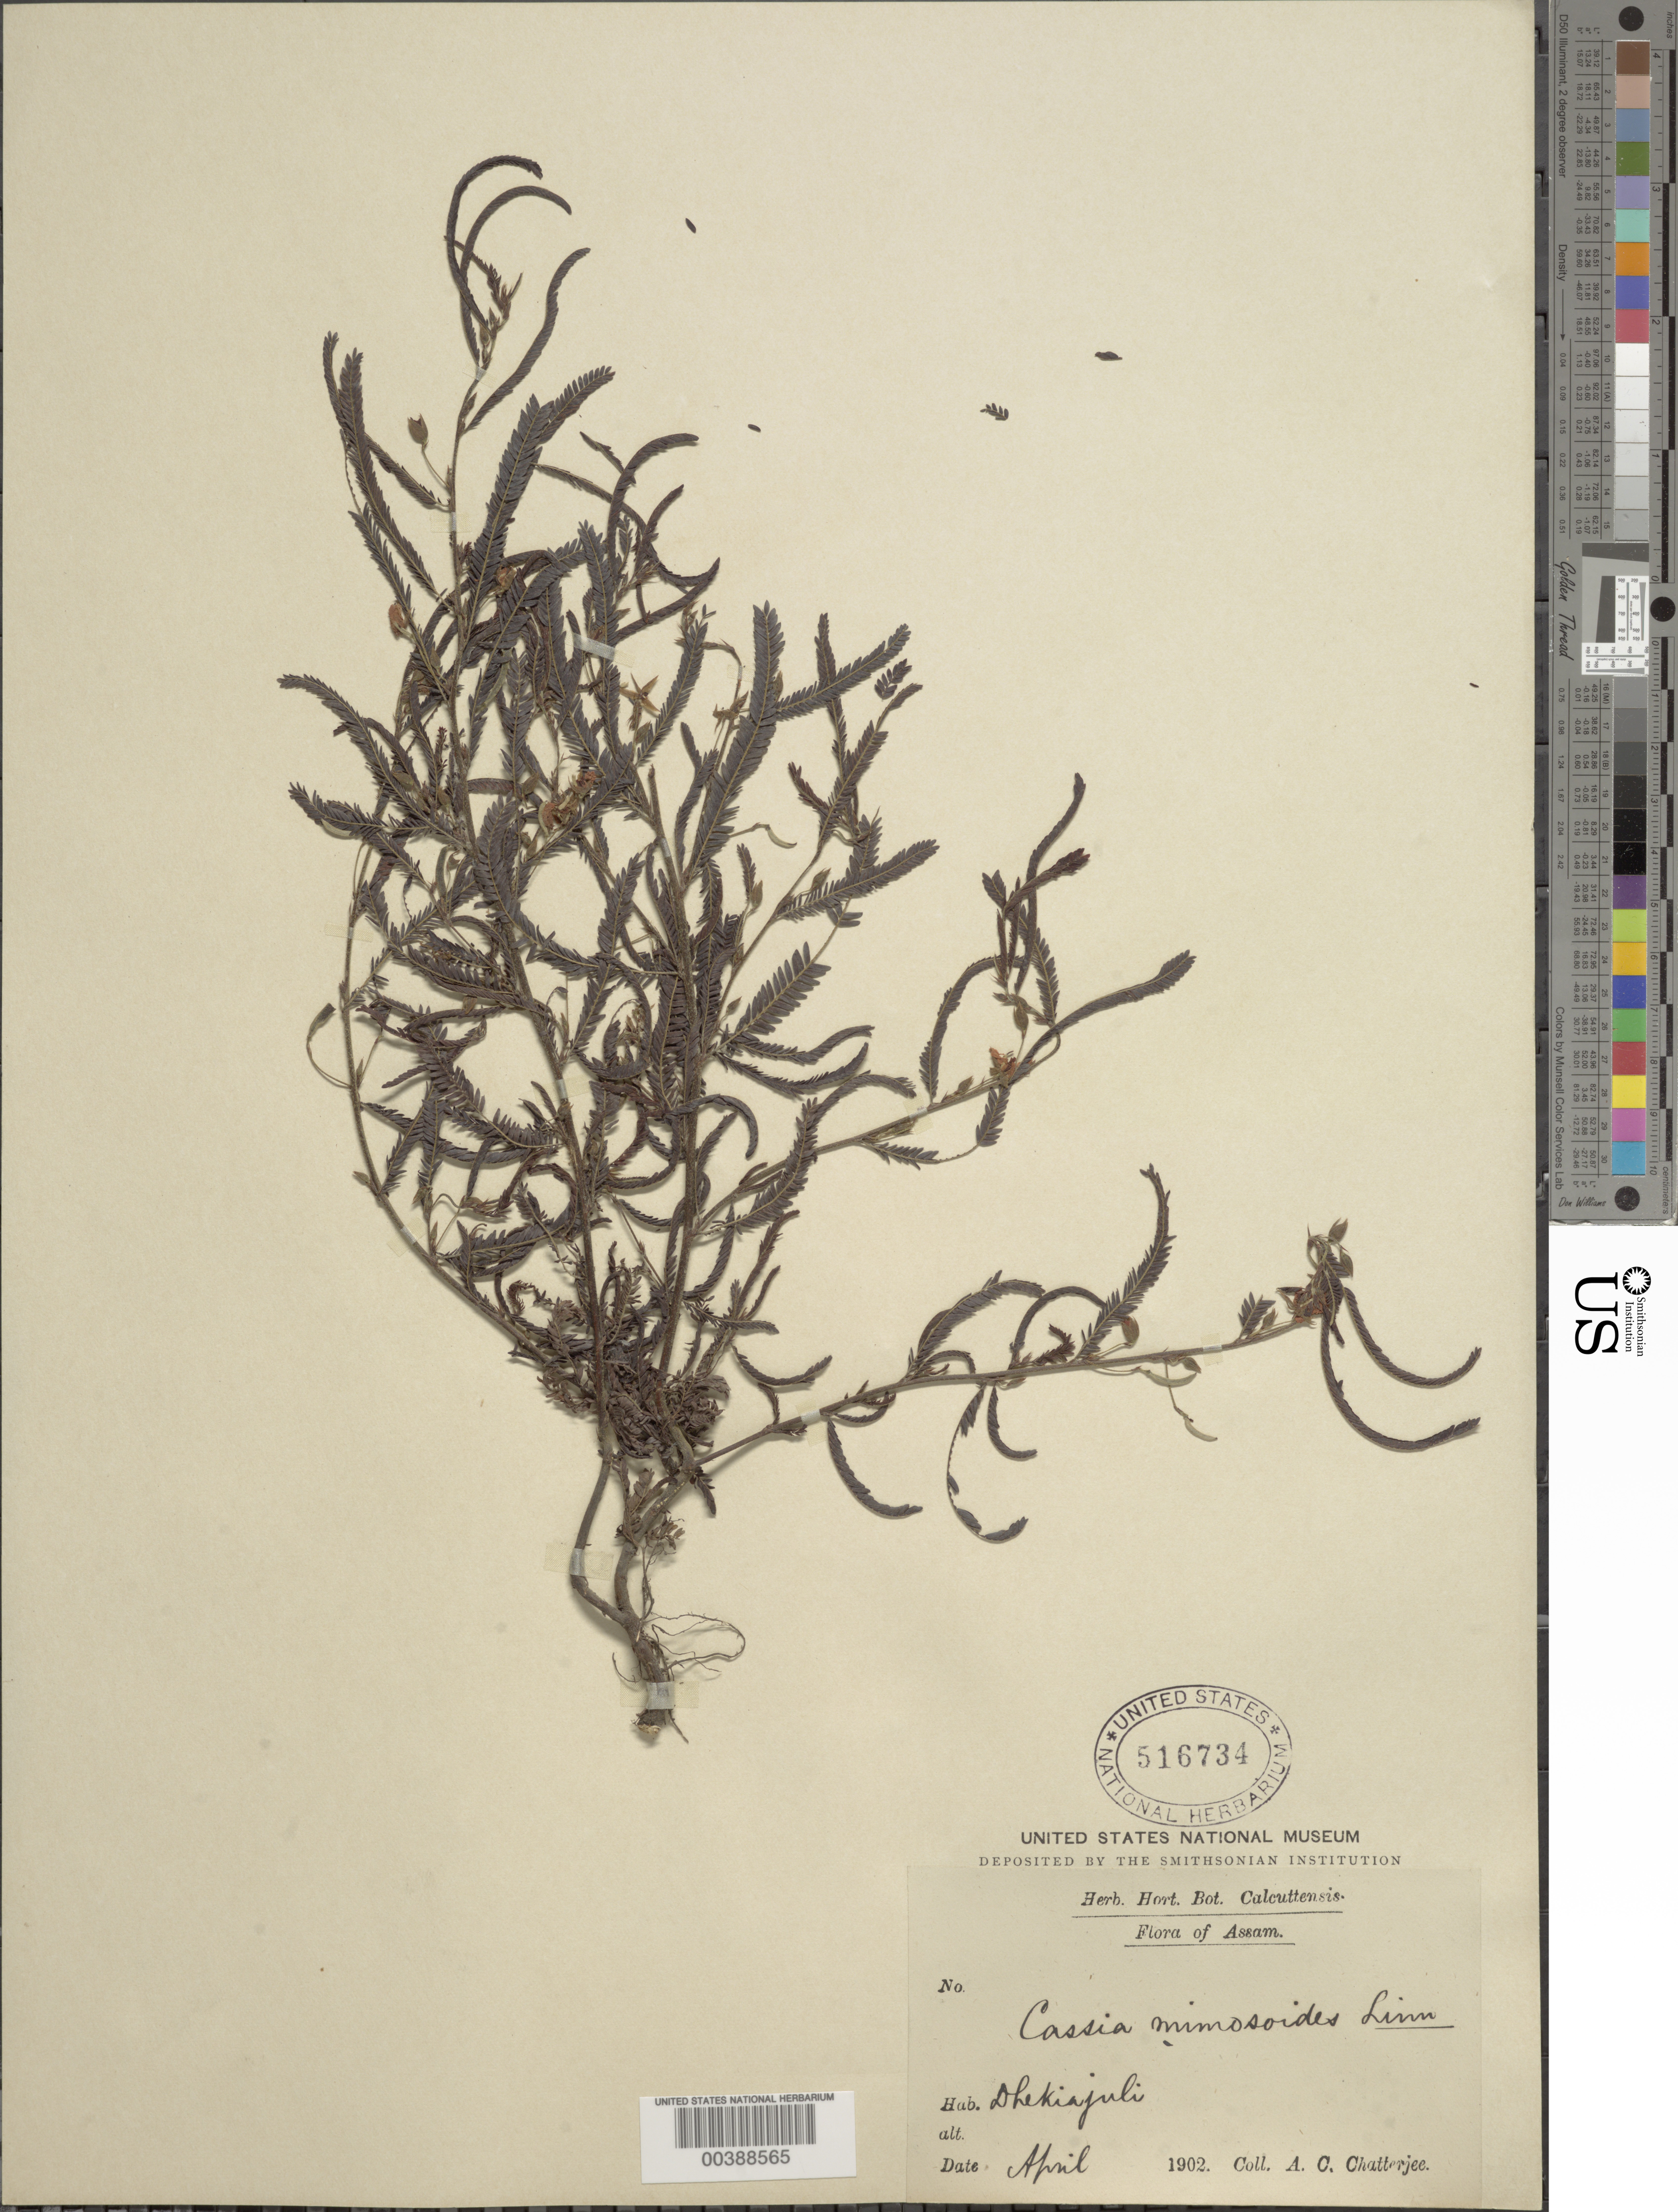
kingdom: Plantae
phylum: Tracheophyta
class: Magnoliopsida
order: Fabales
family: Fabaceae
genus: Chamaecrista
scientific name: Chamaecrista mimosoides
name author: (L.) Greene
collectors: A. Chatterjee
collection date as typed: Apr 1902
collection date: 1902-04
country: India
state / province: Assam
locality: Dhekiajuli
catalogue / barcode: US 516734